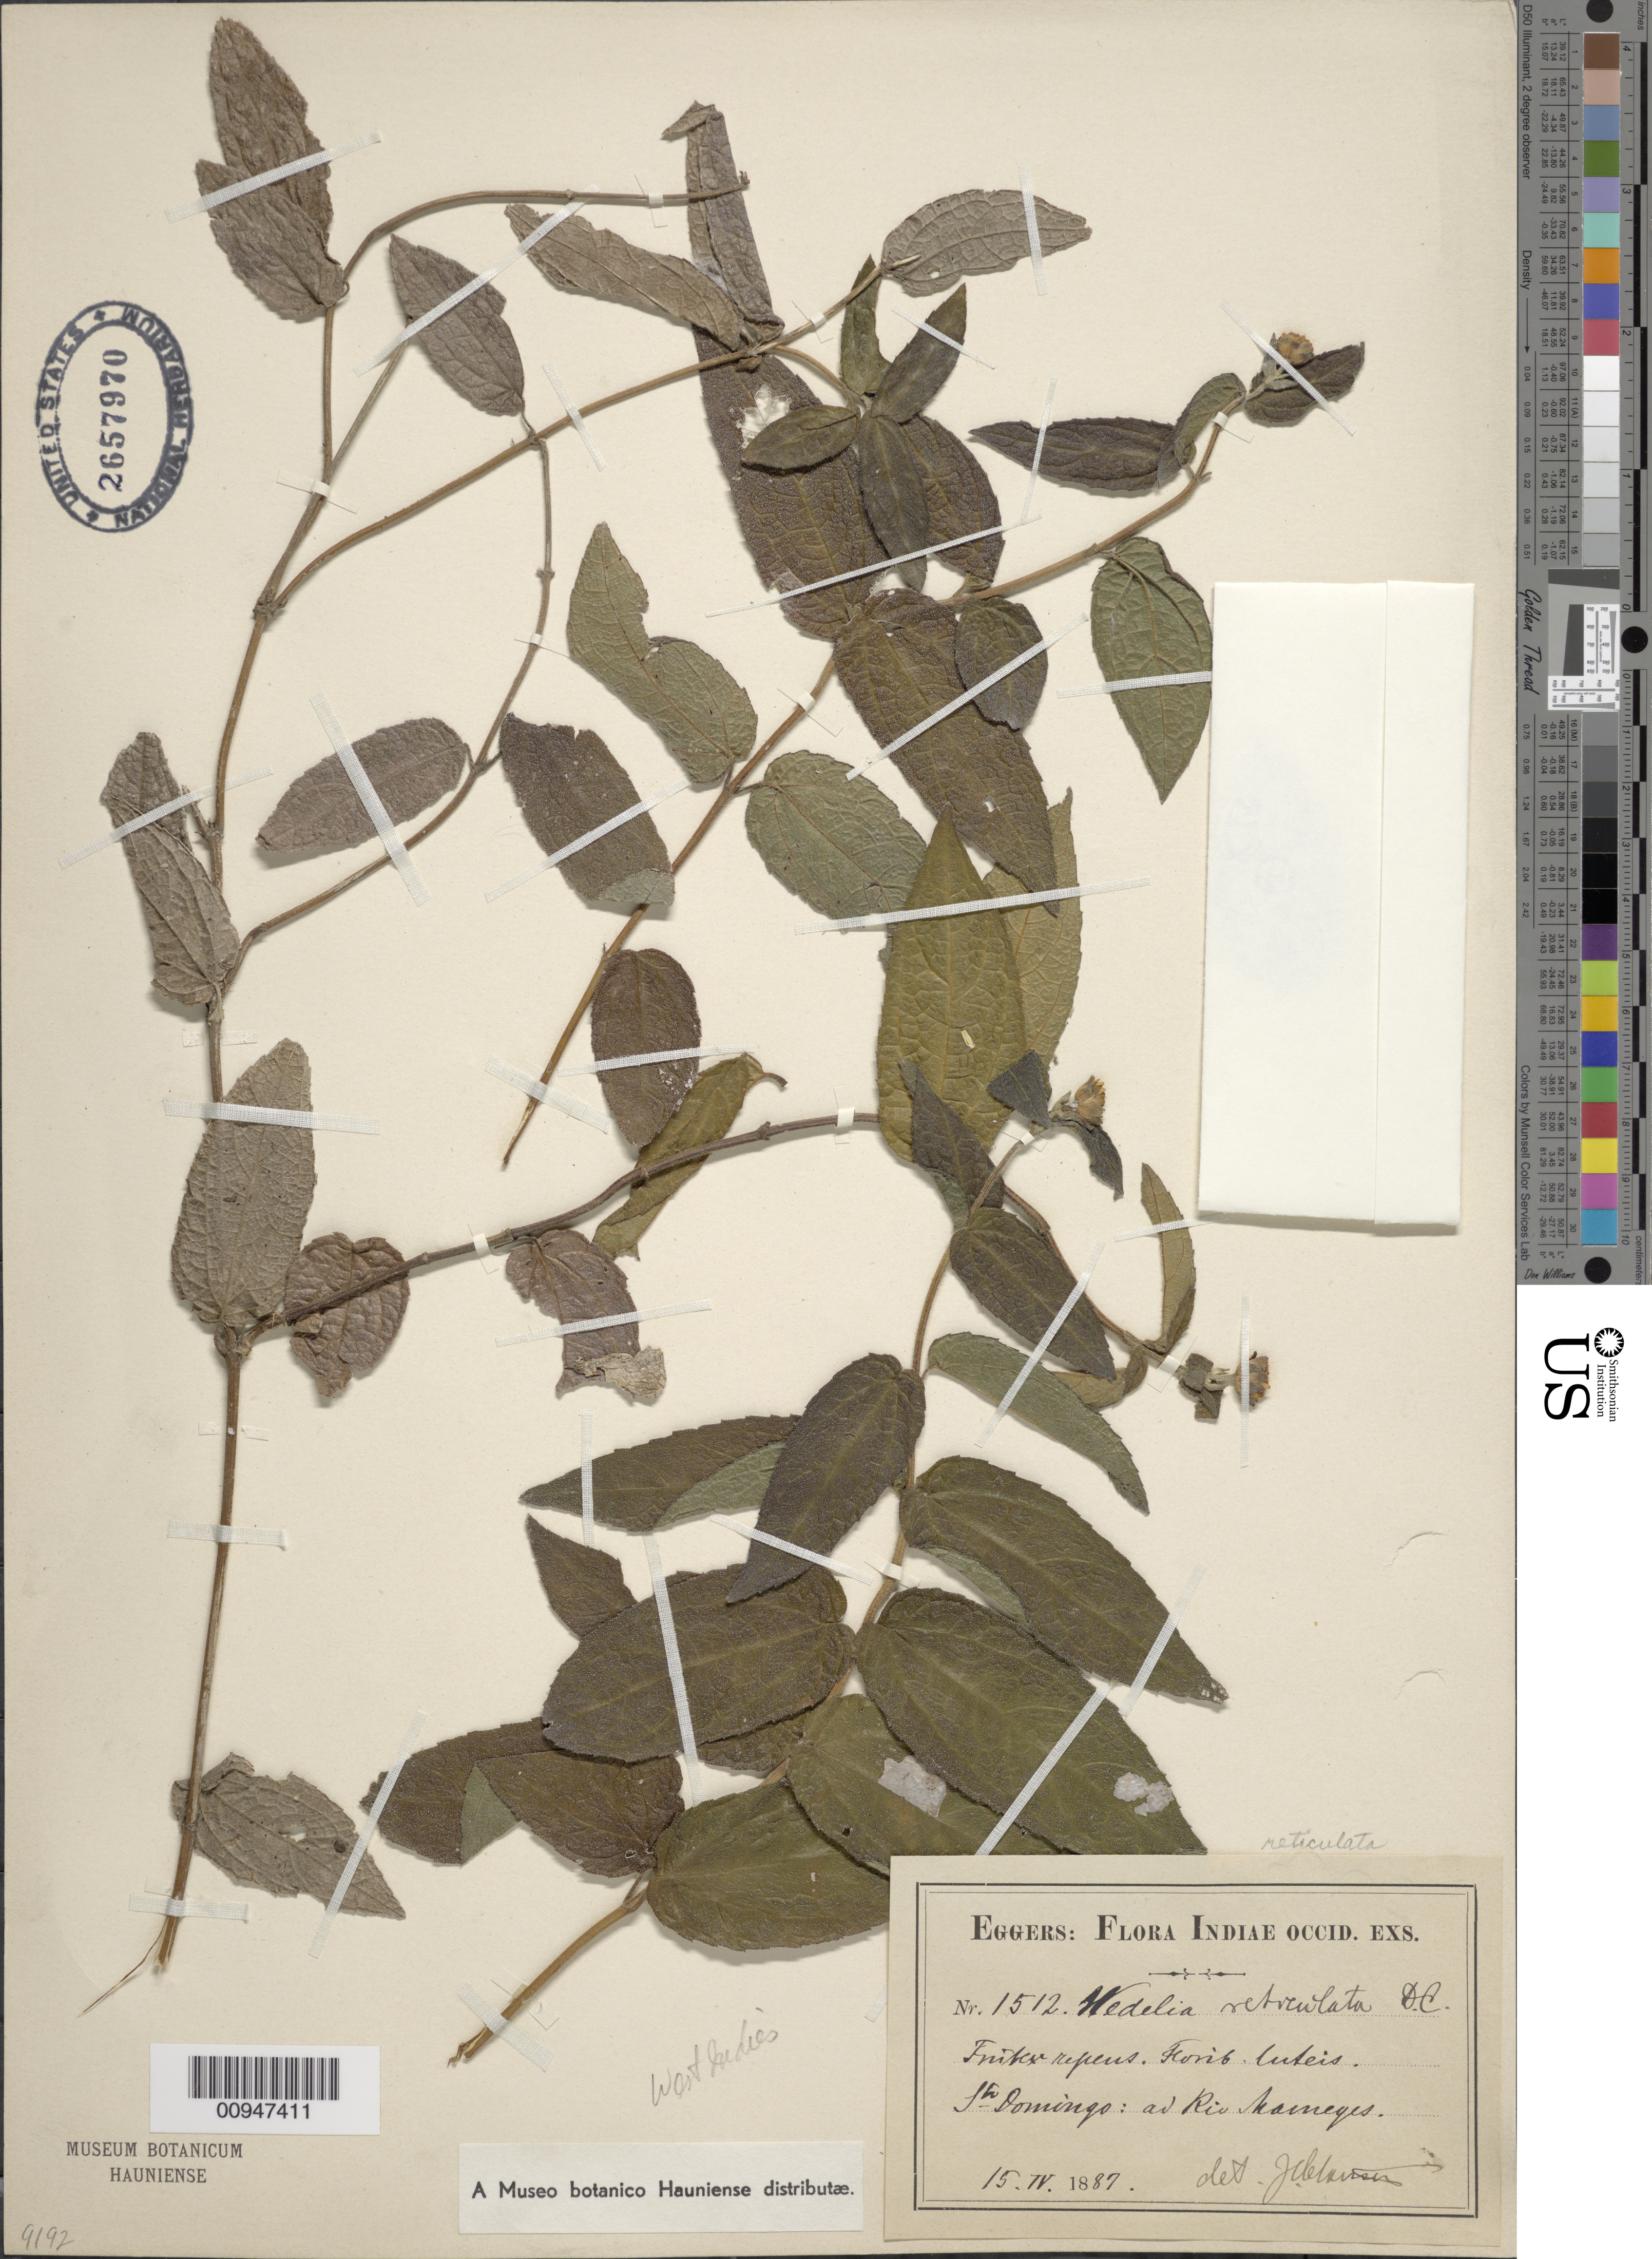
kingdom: Plantae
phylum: Tracheophyta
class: Magnoliopsida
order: Asterales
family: Asteraceae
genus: Wedelia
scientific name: Wedelia reticulata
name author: DC.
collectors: H. F. A. von Eggers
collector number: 1512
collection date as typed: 15 Apr 1887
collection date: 1887-04-15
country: Dominican Republic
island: Hispaniola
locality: Santo Domingo, Rio Marneges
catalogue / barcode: US 2657970